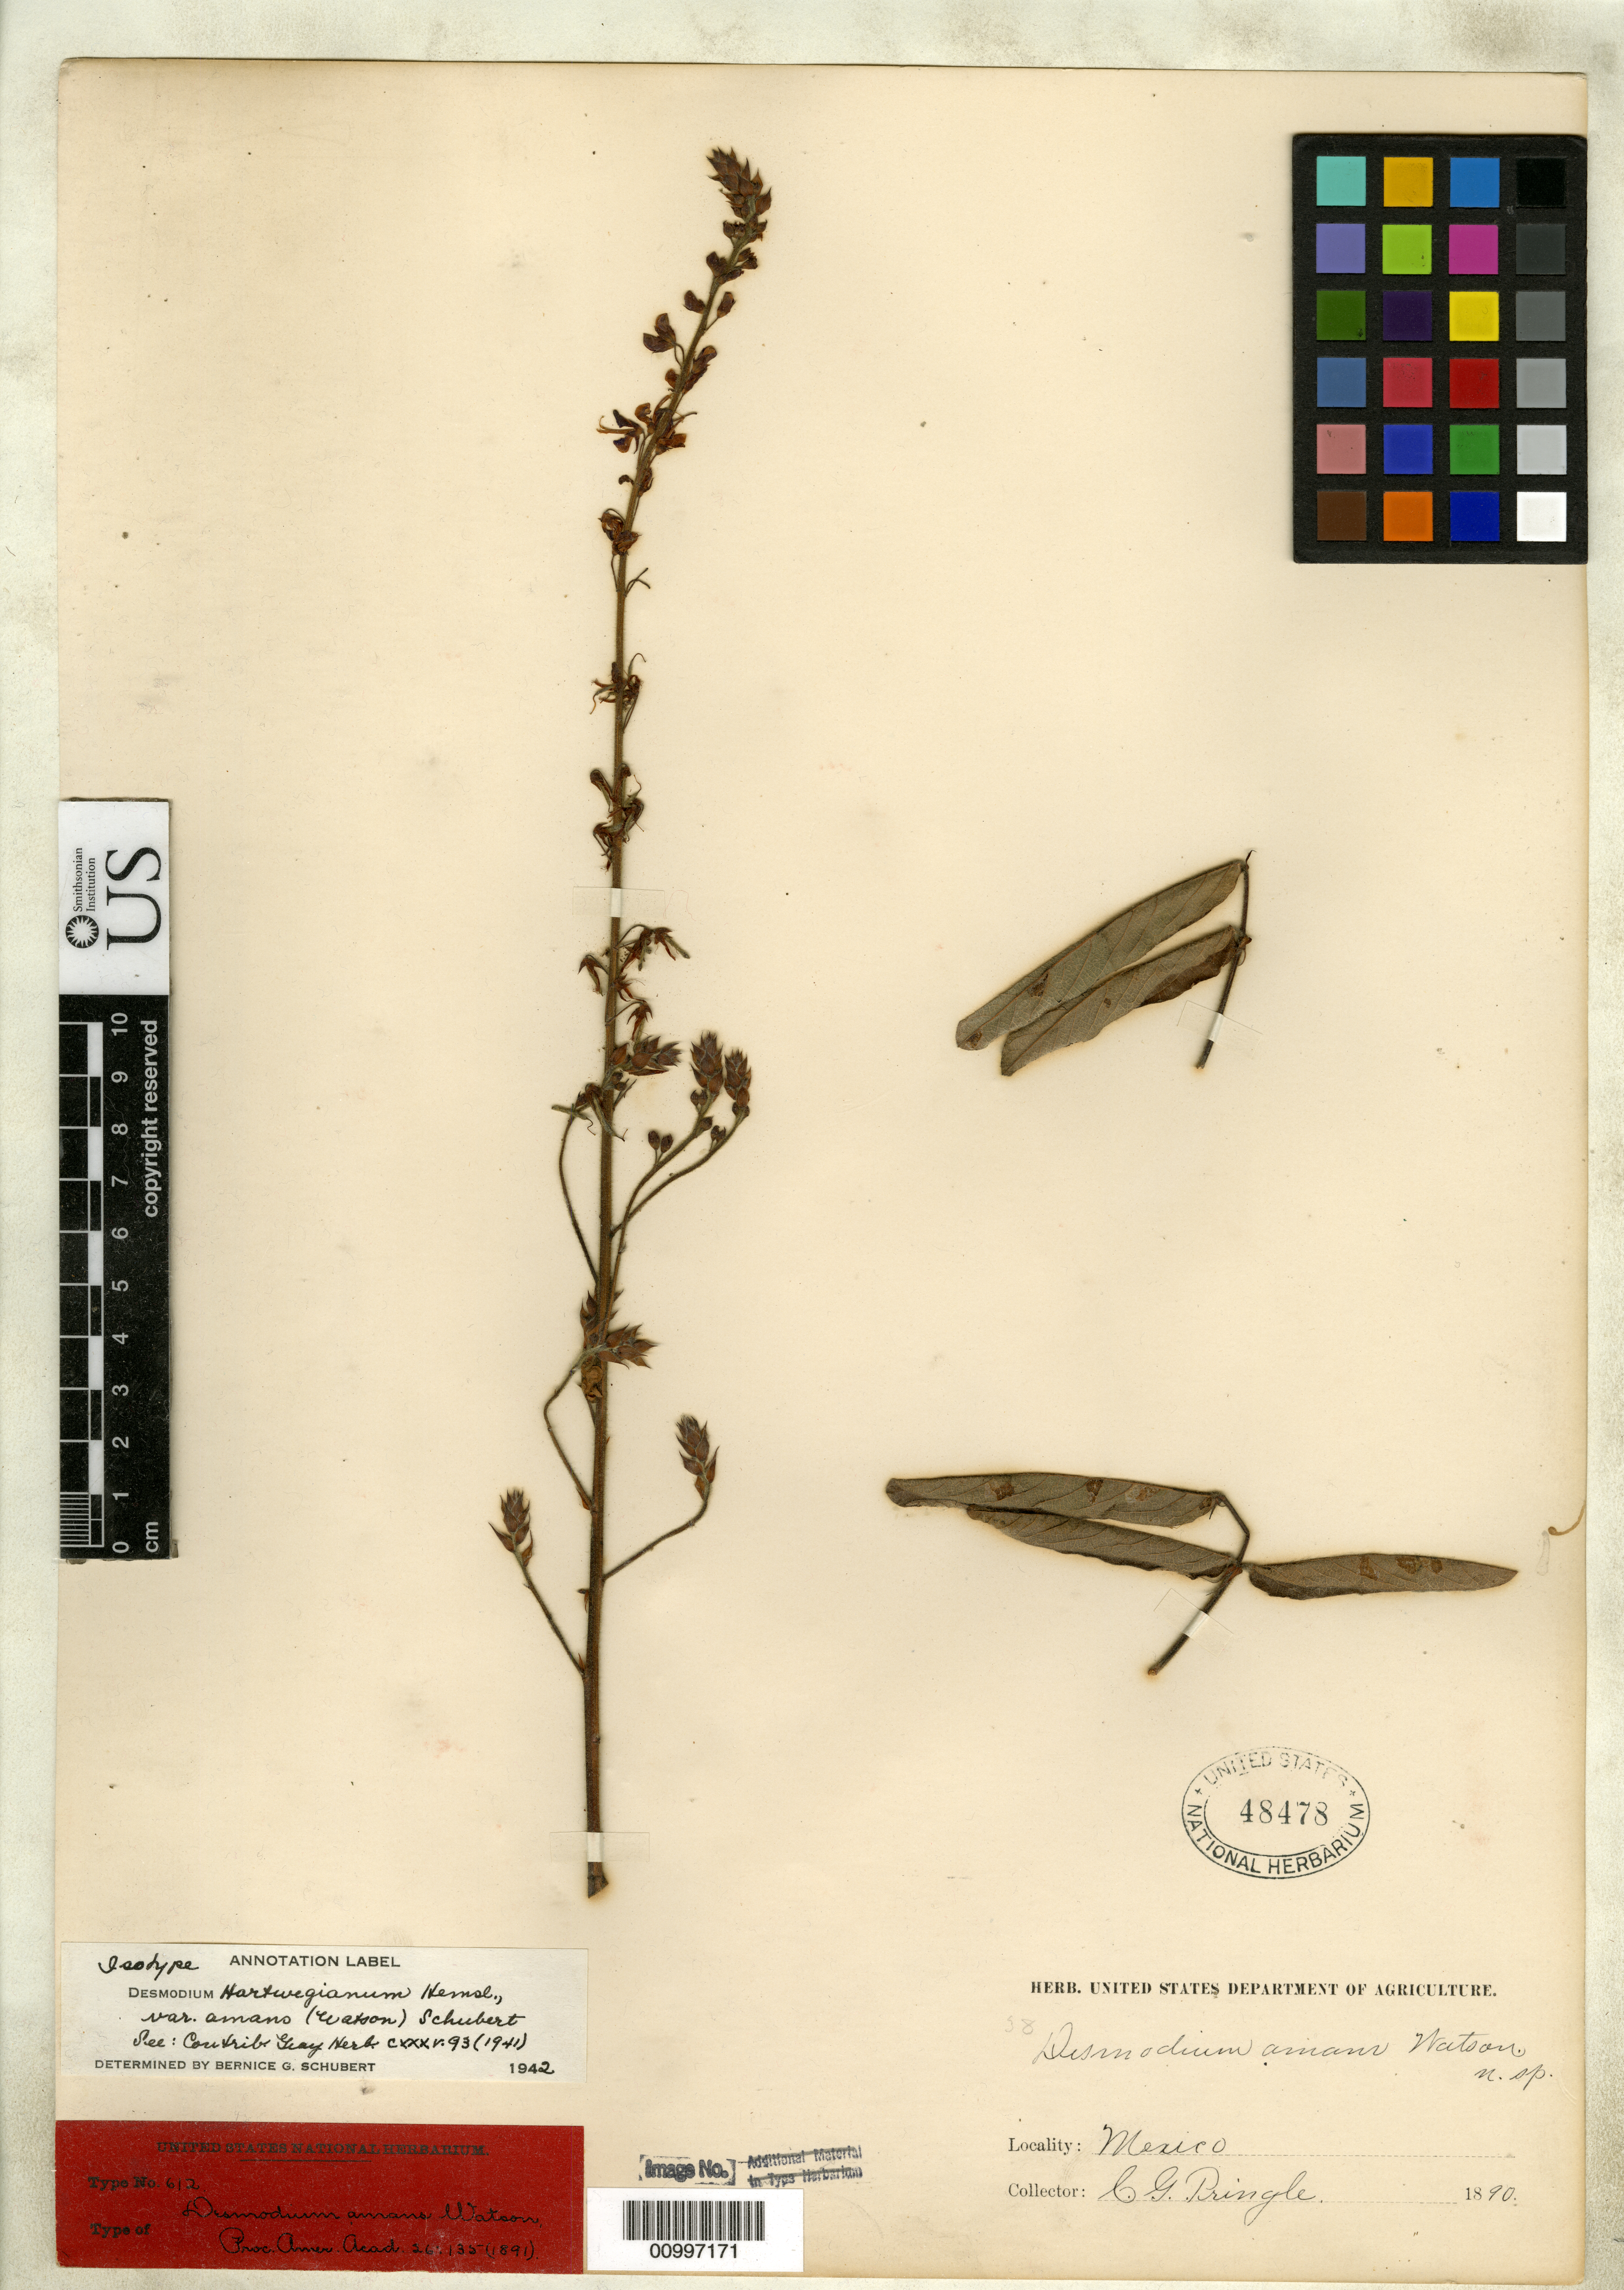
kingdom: Plantae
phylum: Tracheophyta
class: Magnoliopsida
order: Fabales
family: Fabaceae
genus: Desmodium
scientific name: Desmodium amans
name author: S. Watson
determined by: Schubert, Bernice G.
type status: Isotype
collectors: C. G. Pringle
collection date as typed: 1890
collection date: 1890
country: Mexico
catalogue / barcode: US 48478